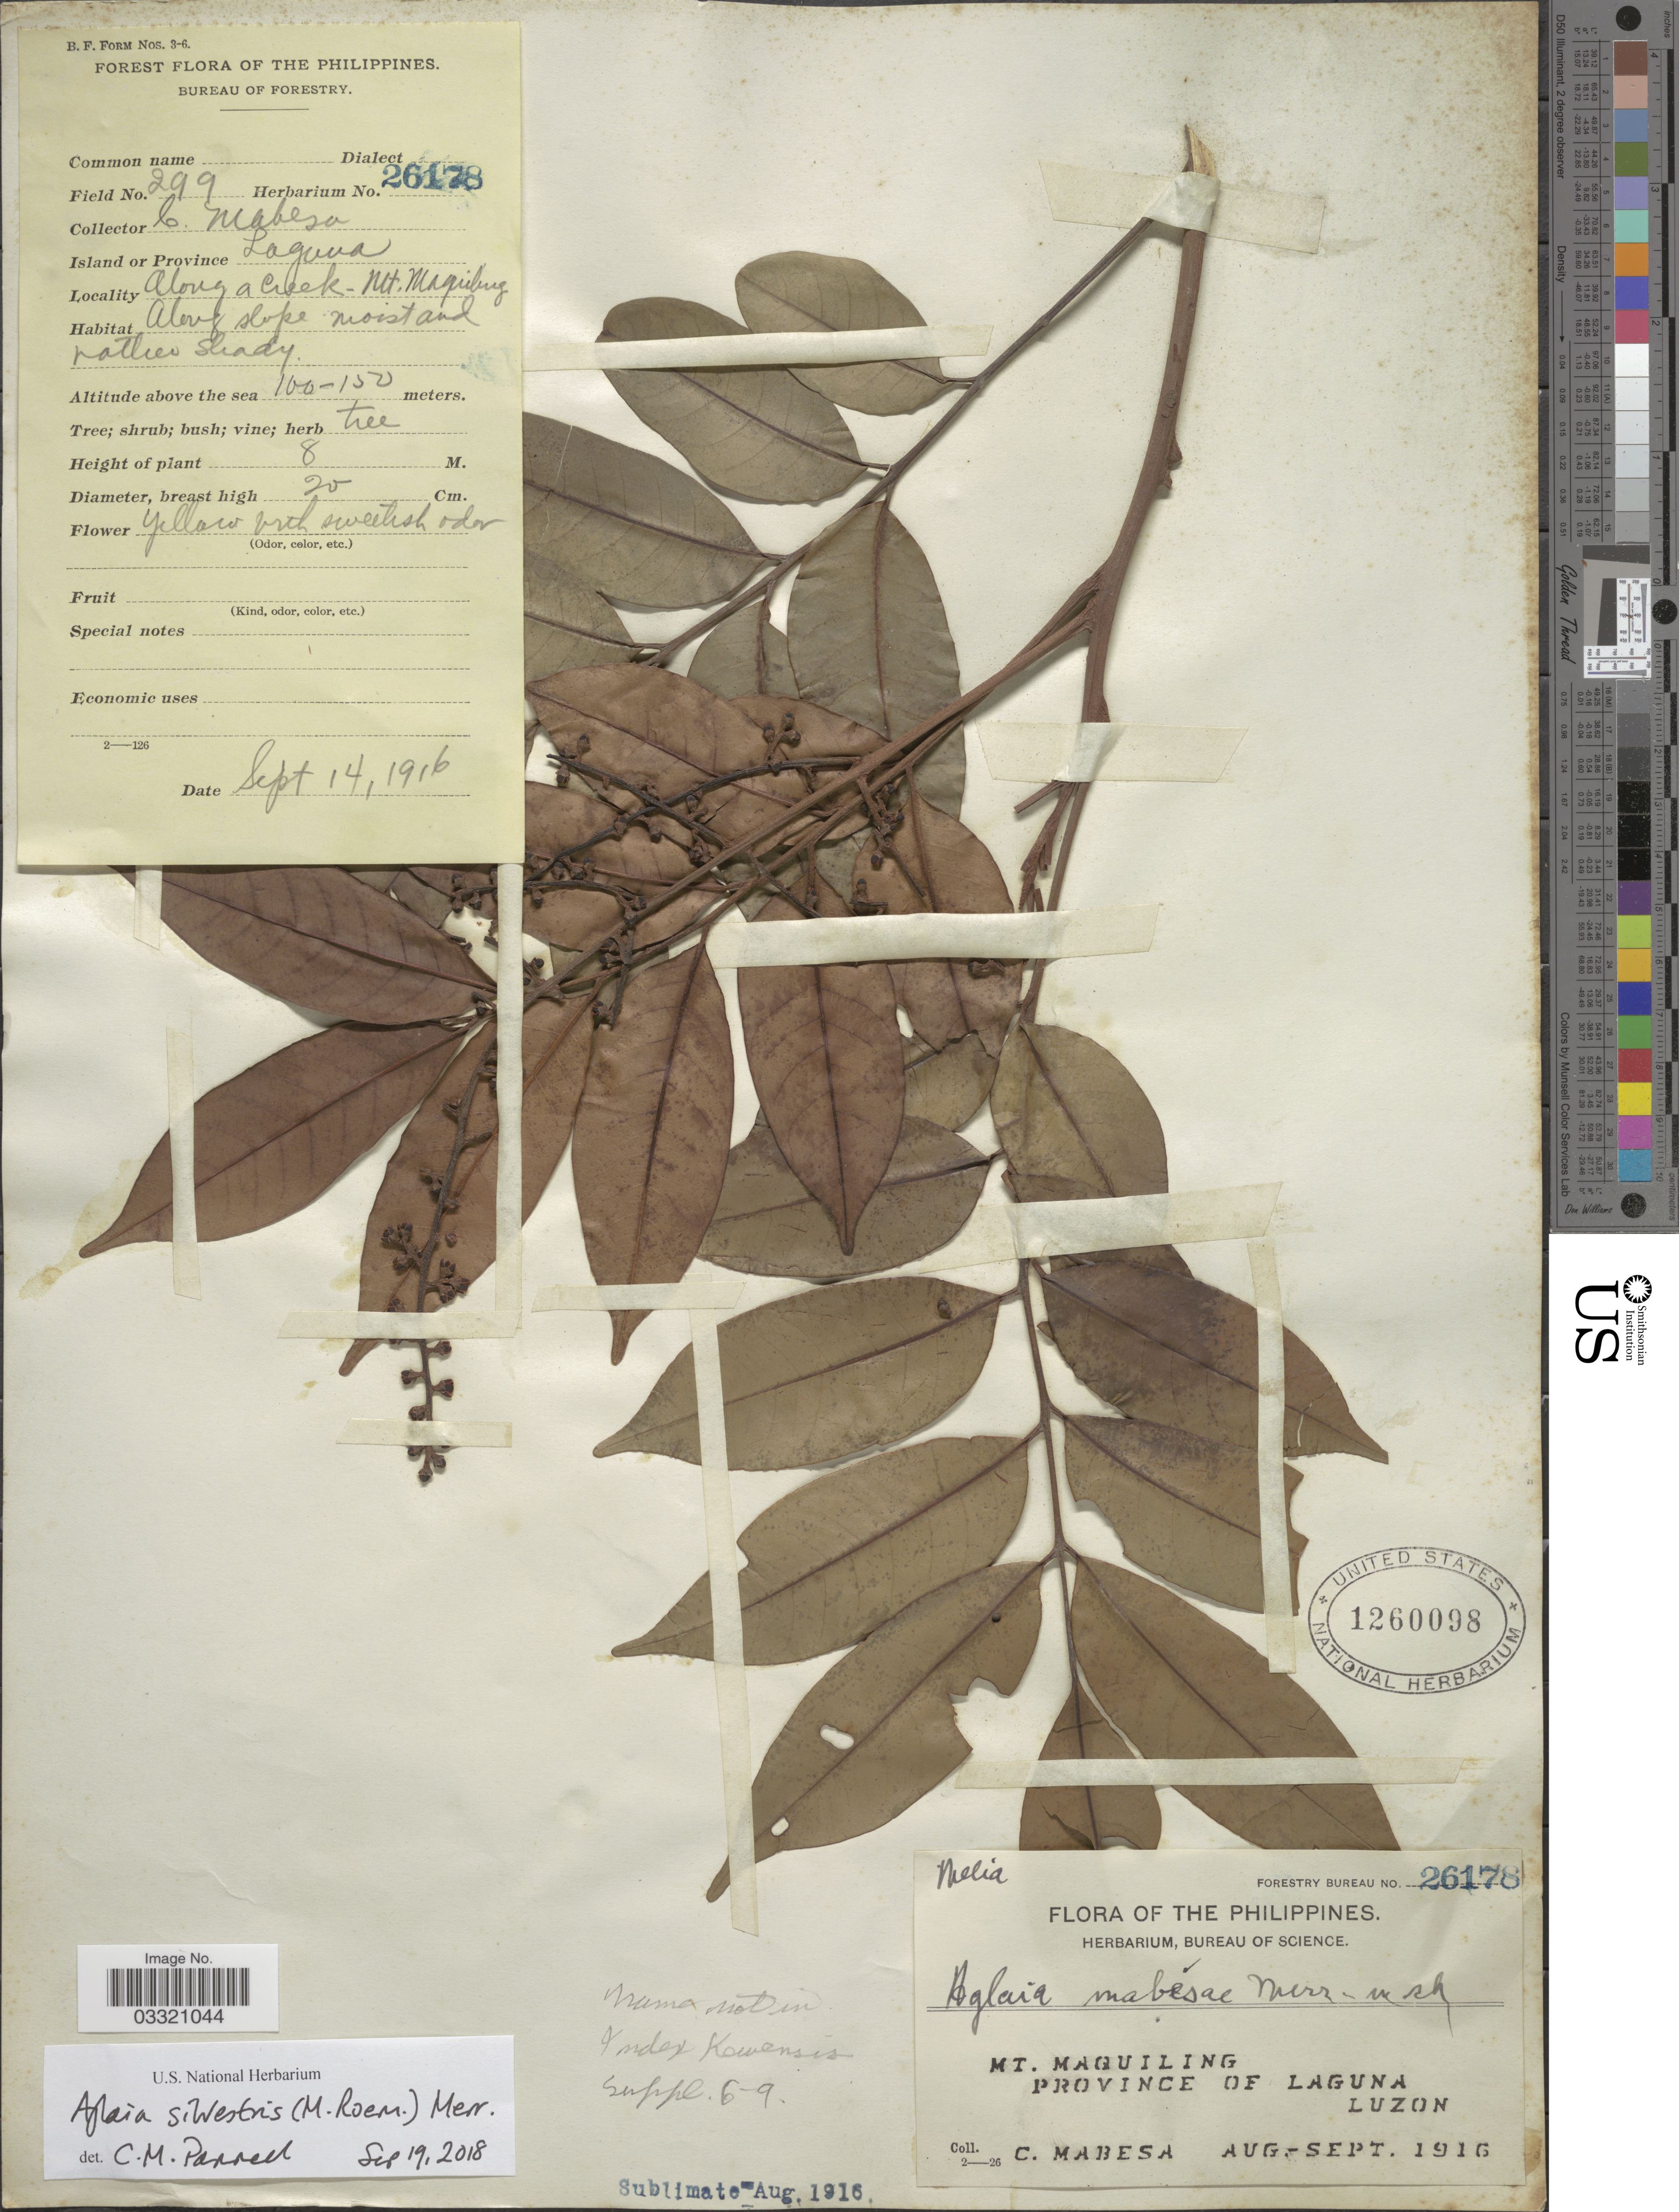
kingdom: Plantae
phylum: Tracheophyta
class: Magnoliopsida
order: Sapindales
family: Meliaceae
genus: Aglaia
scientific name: Aglaia silvestris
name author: (M. Roem.) Merr.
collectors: C. Mabesa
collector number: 299/Forestry Bureau 26178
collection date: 1916-08/1916-09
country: Philippines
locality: Mt. Maquiling. Province of Laguna. Luzon. Island or Province Laguna. Along a Creek.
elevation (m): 100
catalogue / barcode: US 1260098